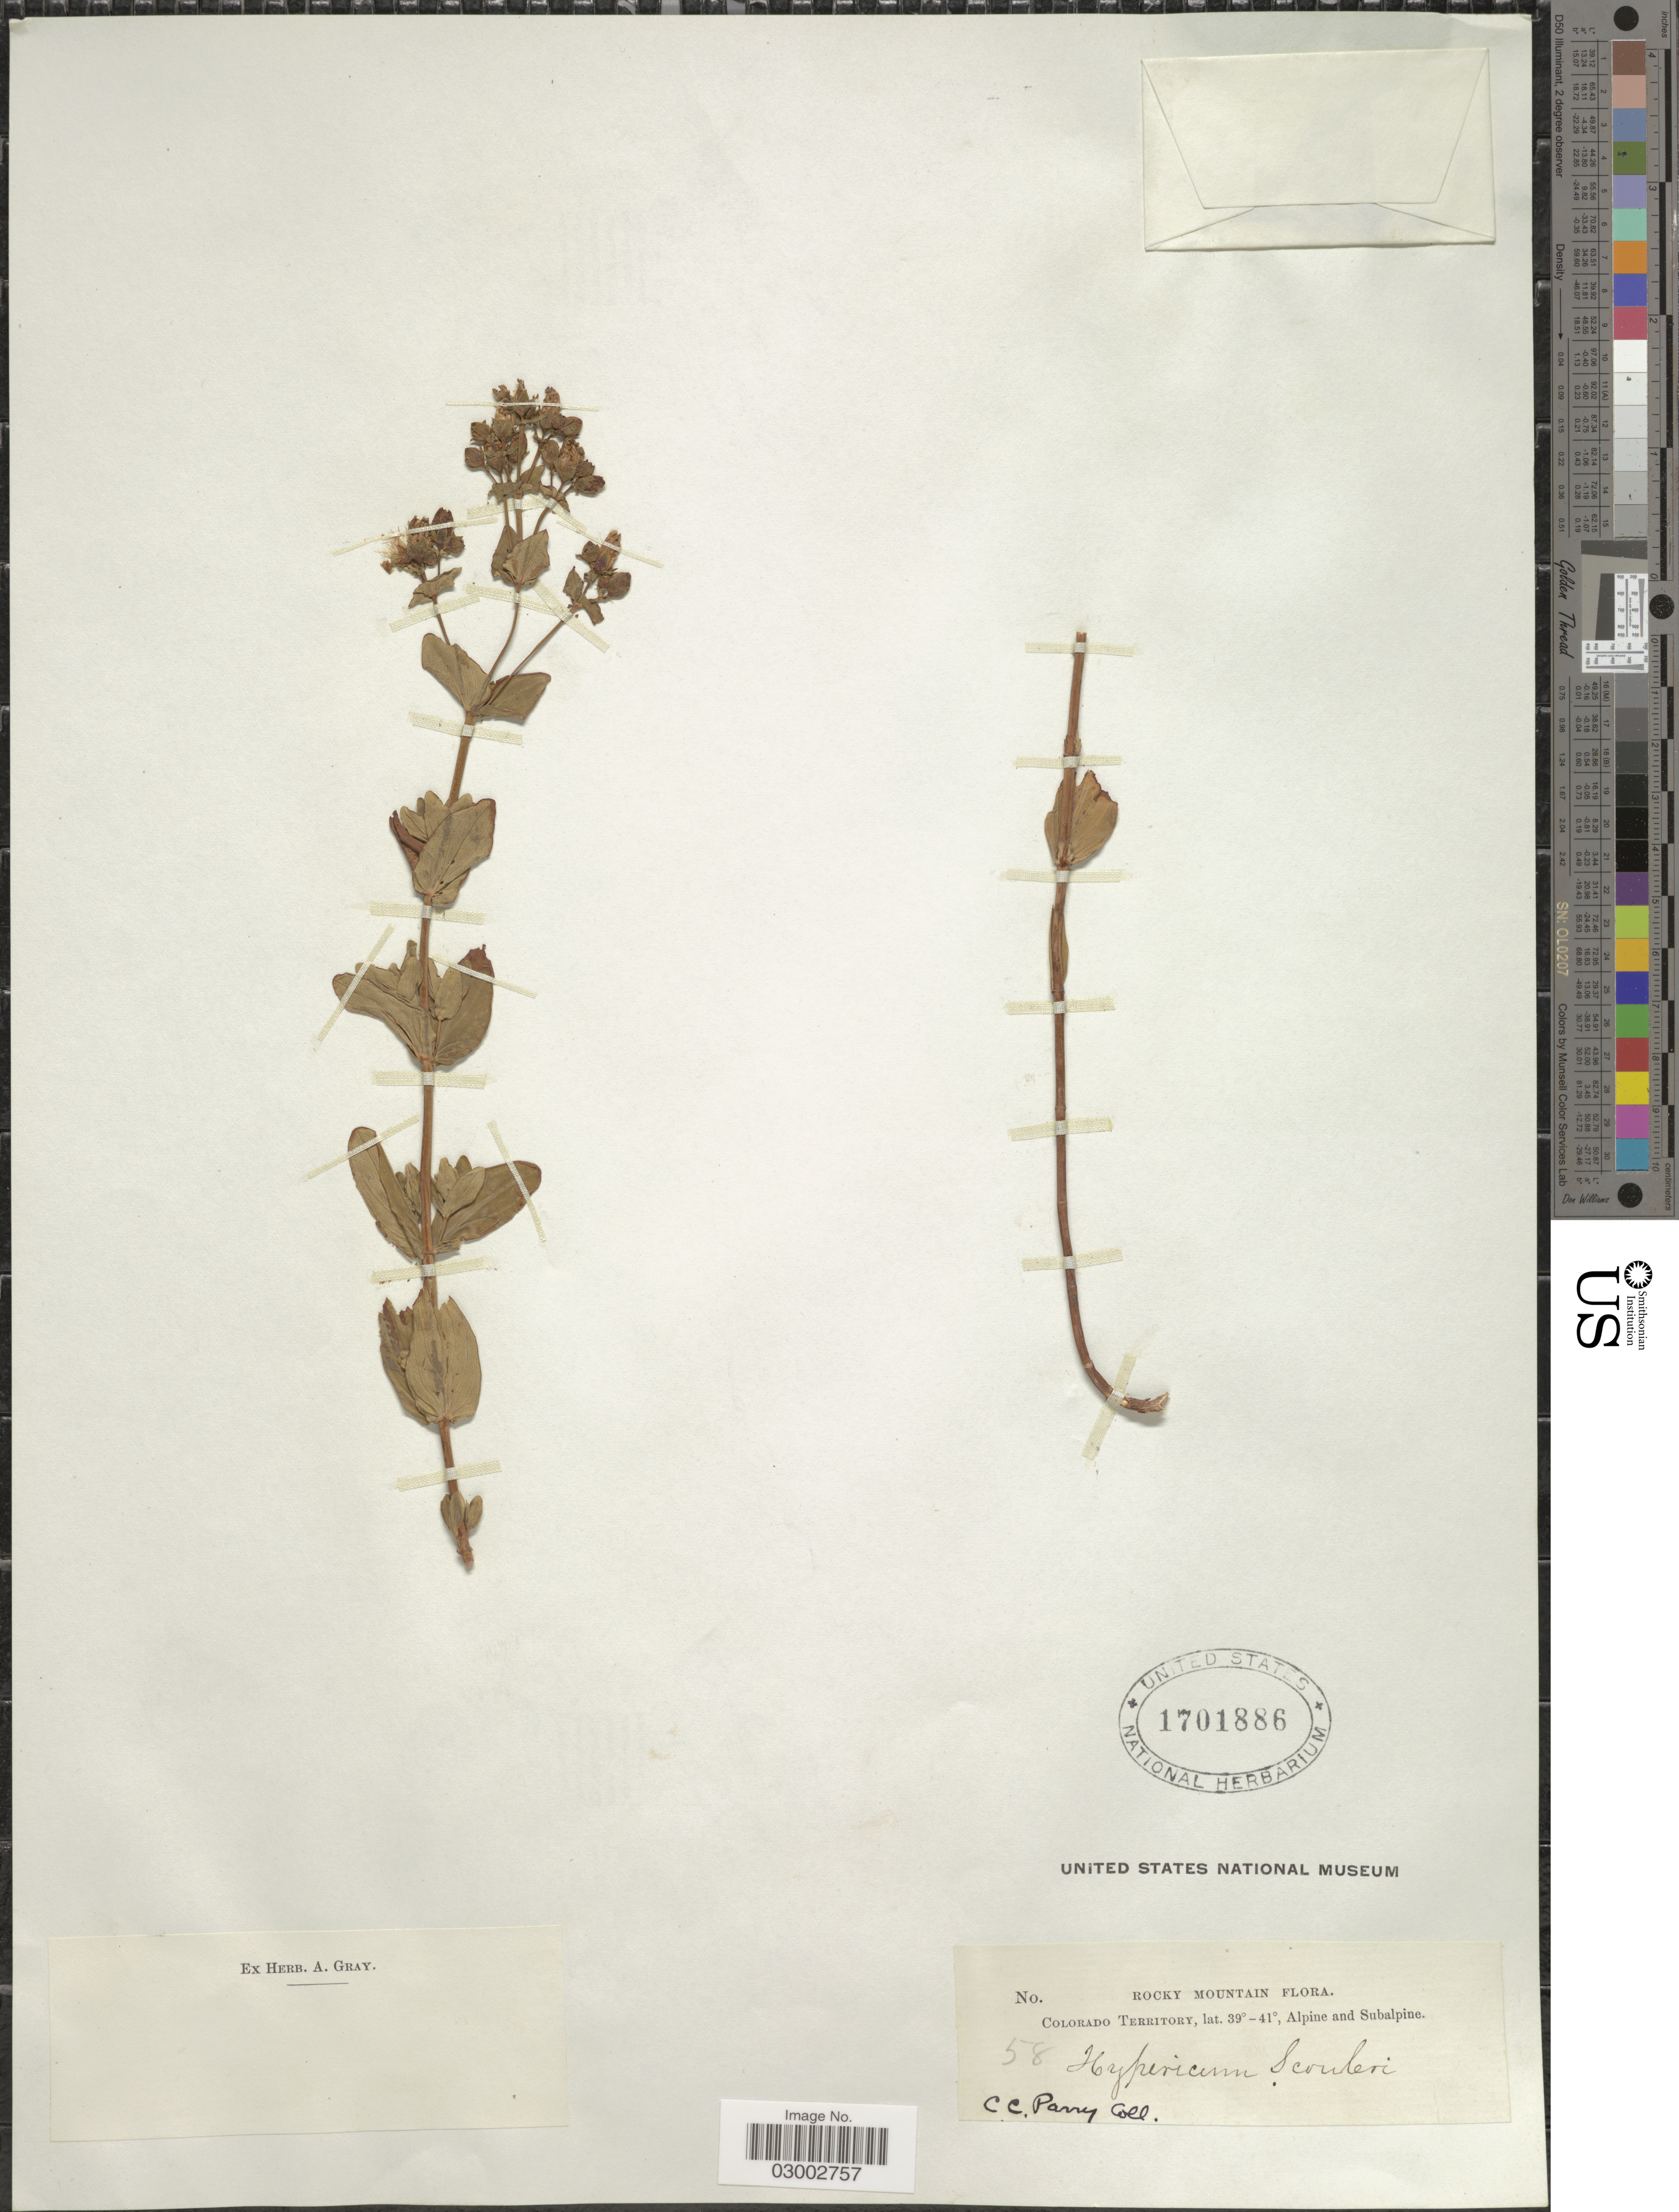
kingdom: Plantae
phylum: Tracheophyta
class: Magnoliopsida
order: Malpighiales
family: Hypericaceae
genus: Hypericum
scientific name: Hypericum scouleri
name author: Hook.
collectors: C. C. Parry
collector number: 58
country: United States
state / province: Colorado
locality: Rocky Mountain. Colorado Territory. Alpine and Subalpine.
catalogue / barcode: US 1701886